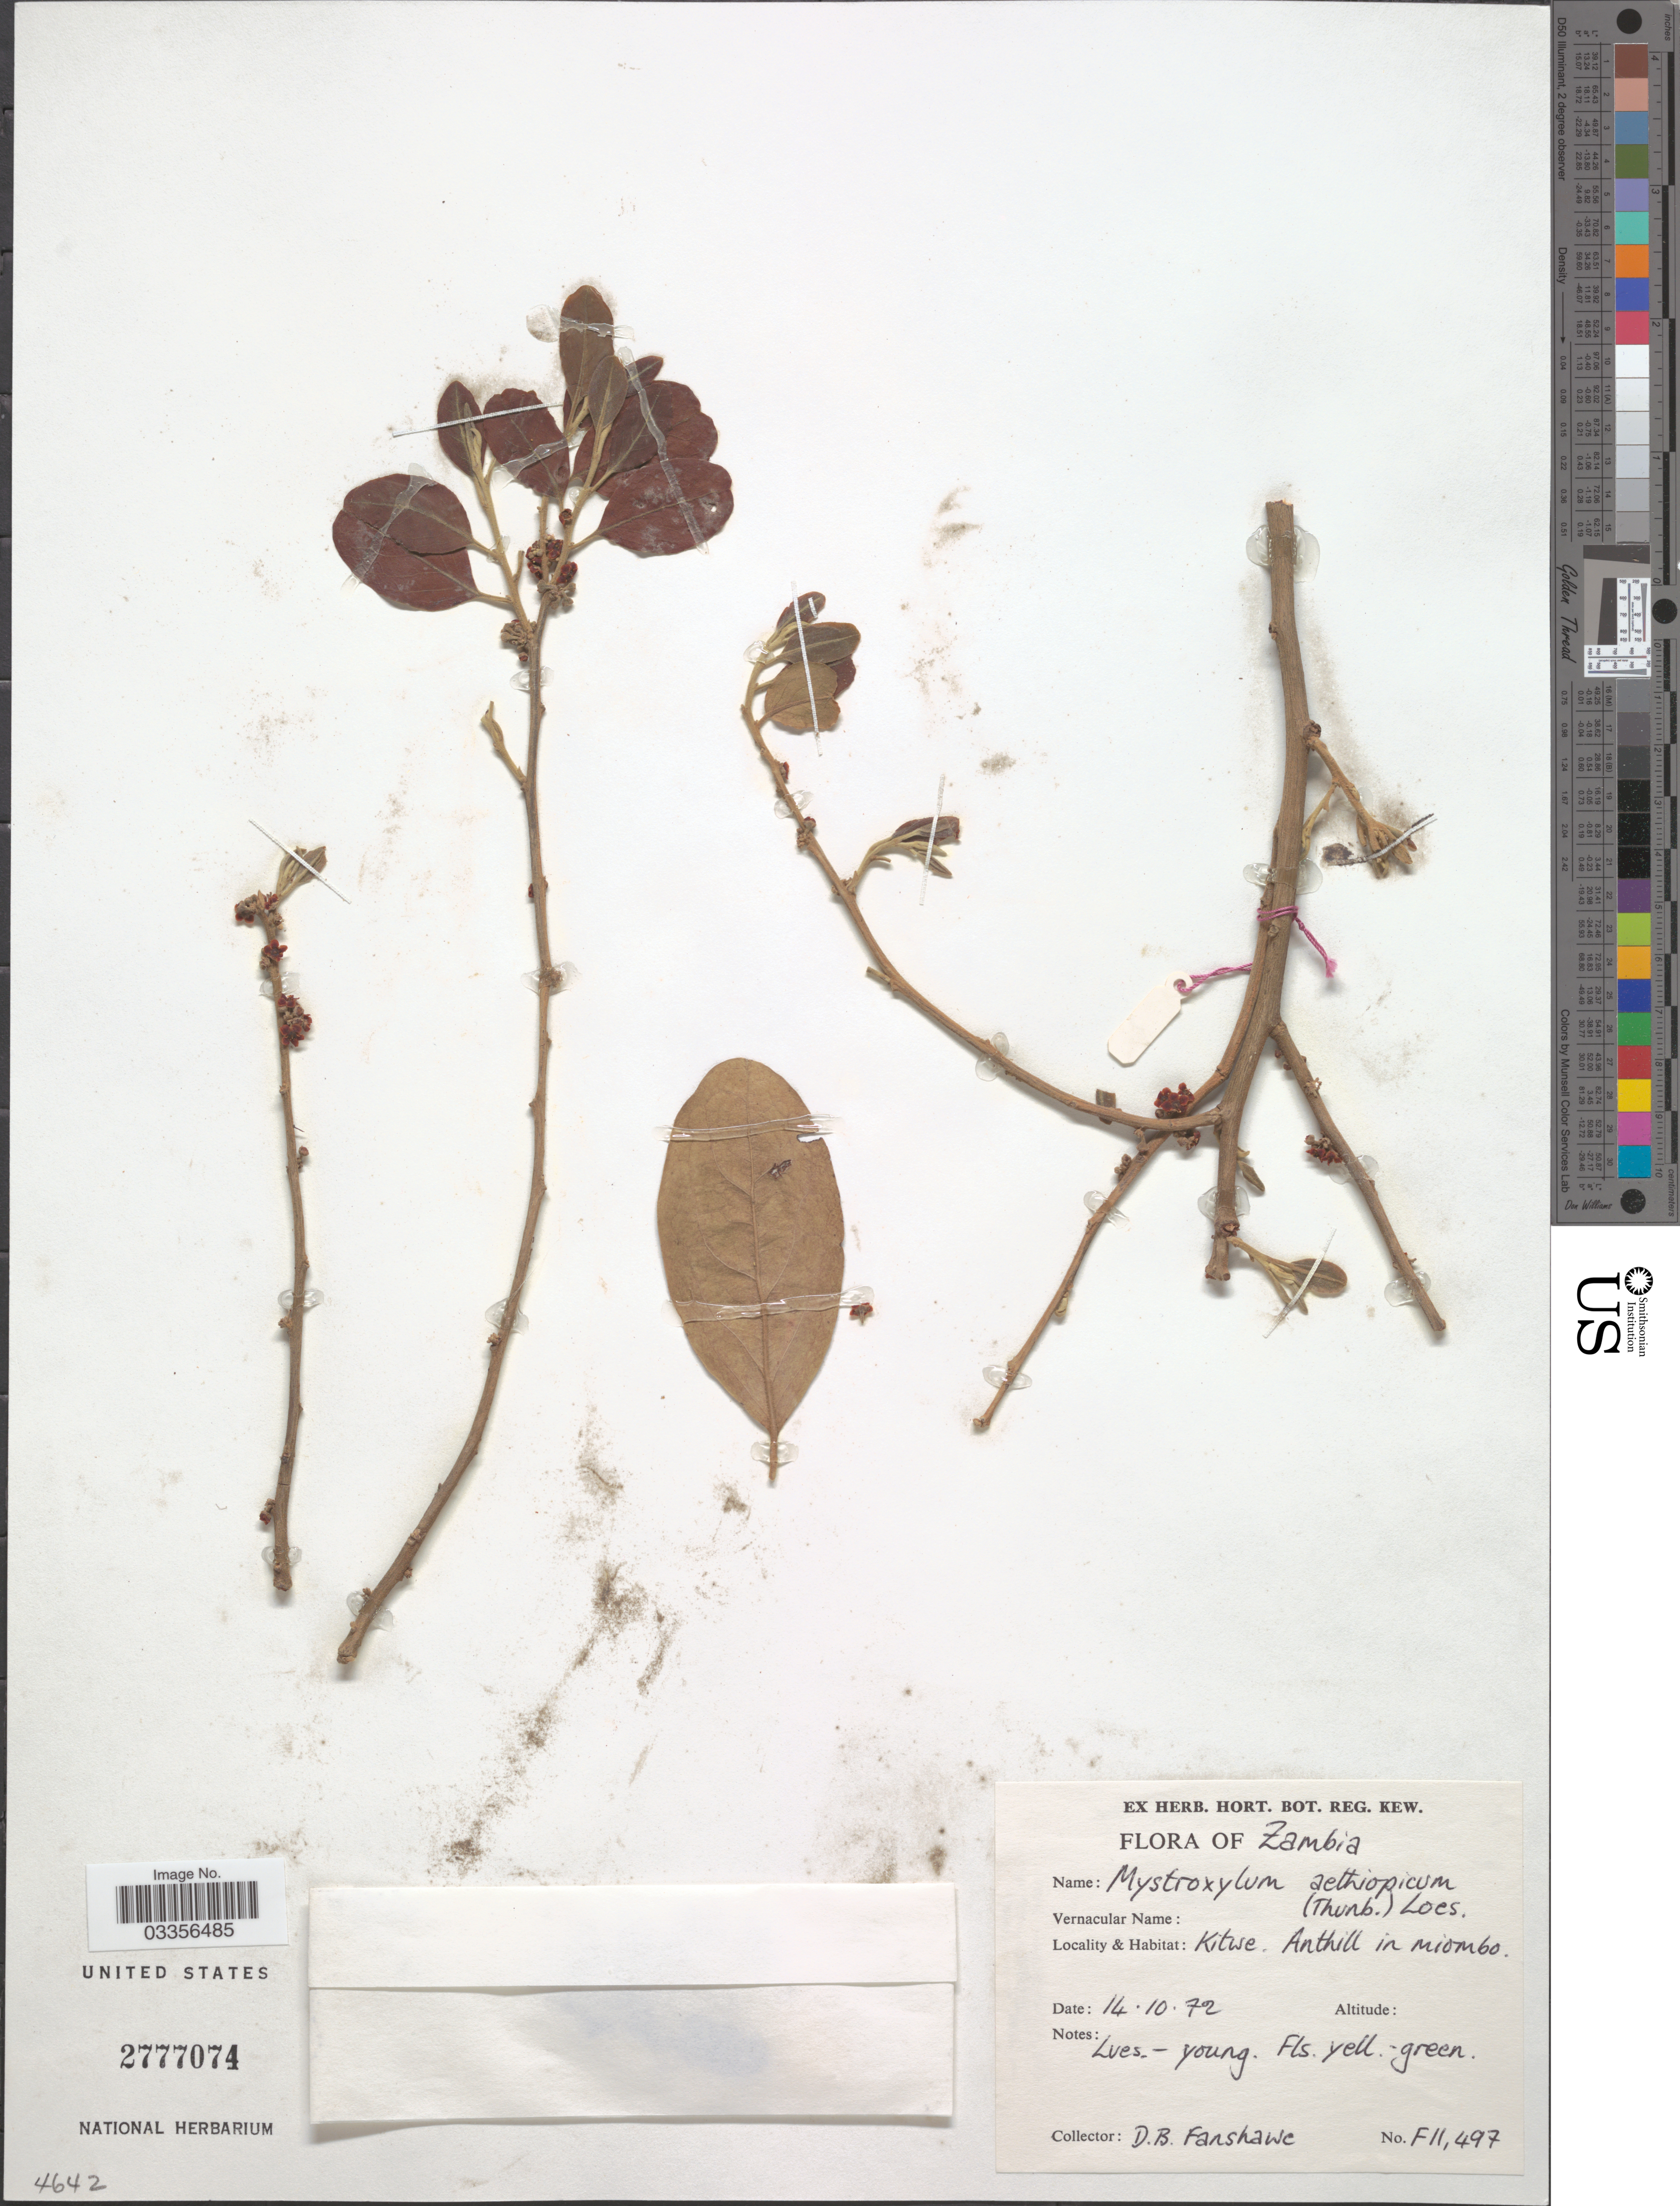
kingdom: Plantae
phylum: Tracheophyta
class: Magnoliopsida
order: Celastrales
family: Celastraceae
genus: Mystroxylon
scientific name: Mystroxylon aethiopicum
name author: (Thunb.) Loes.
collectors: D. B. Fanshawe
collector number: F11497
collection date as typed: Transcribed d/m/y: 14/10/72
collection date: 1972-10-14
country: Zambia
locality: Kitwe. Anthill in miombo.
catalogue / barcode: US 2777074